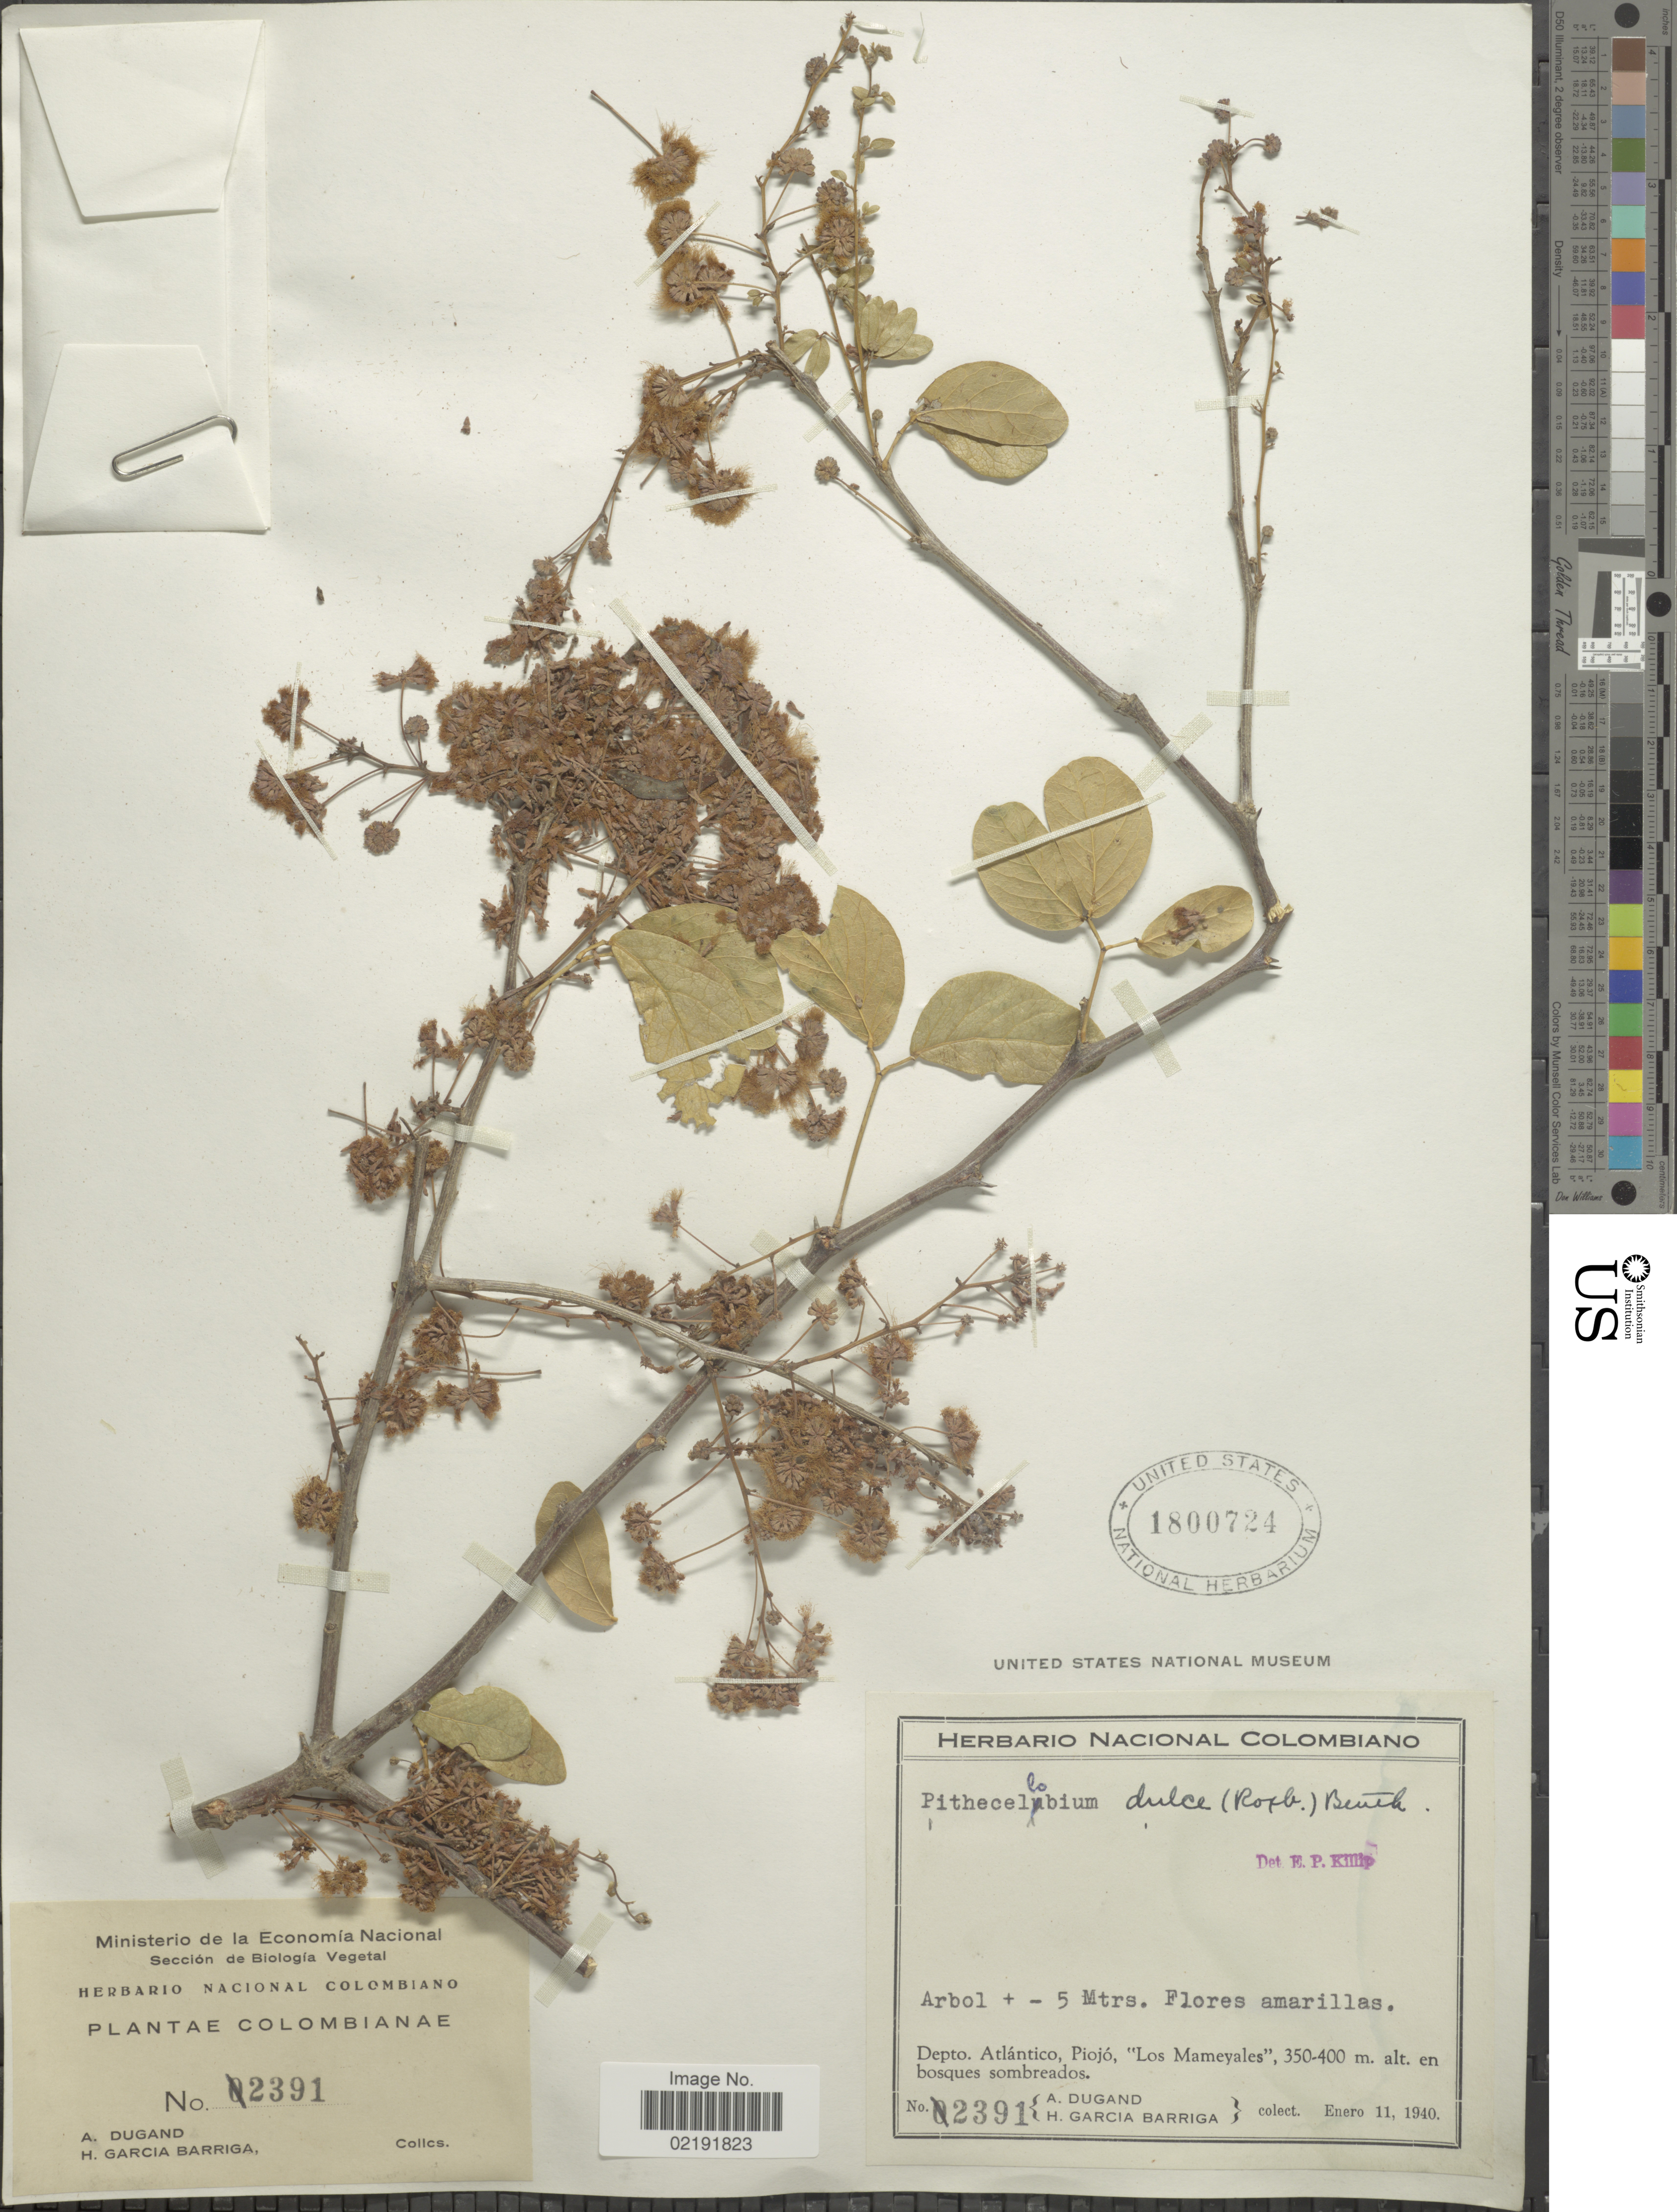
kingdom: Plantae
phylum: Tracheophyta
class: Magnoliopsida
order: Fabales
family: Fabaceae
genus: Pithecellobium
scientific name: Pithecellobium dulce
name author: (Roxb.) Benth.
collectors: A. Dugand & H. García Barriga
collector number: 2391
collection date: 1940-01-11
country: Colombia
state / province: Atlántico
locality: Depto. Atlántico, Piojó, "Los Mameyales"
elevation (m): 350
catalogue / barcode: US 1800724